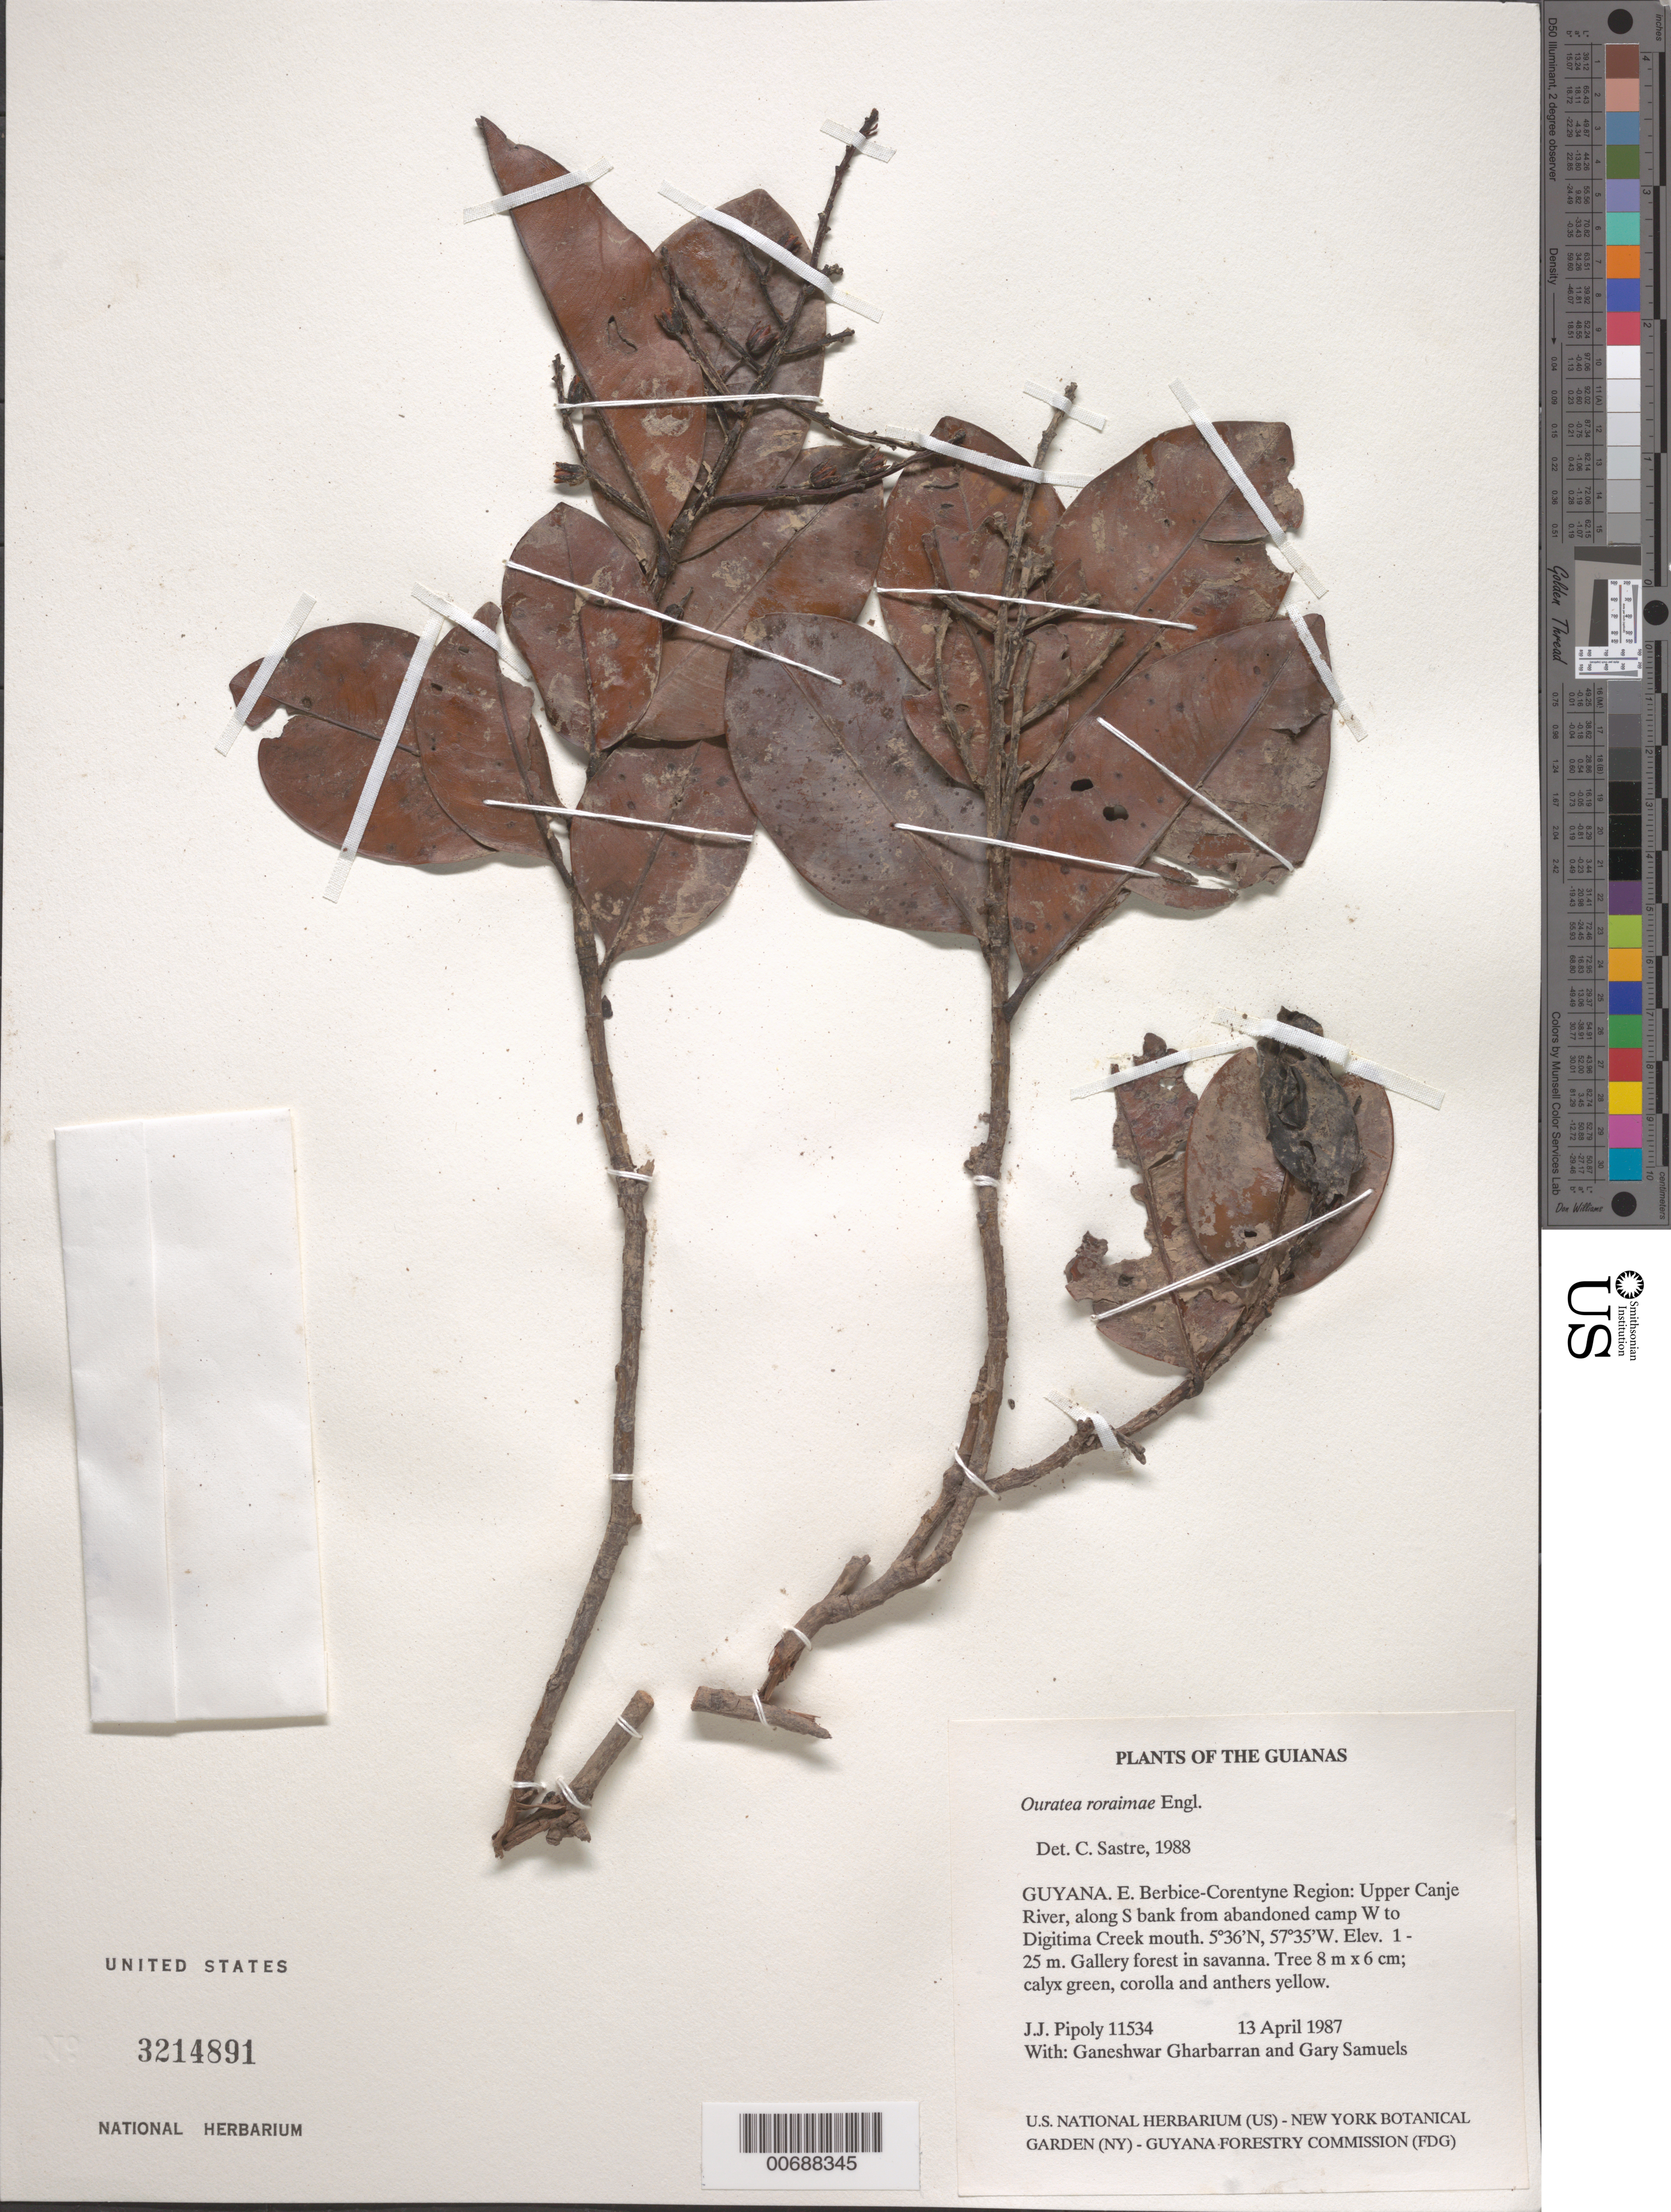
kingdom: Plantae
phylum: Tracheophyta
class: Magnoliopsida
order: Malpighiales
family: Ochnaceae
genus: Ouratea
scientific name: Ouratea roraimae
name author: Engl.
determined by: Sastre, C. H. L.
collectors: J. J. Pipoly, G. Gharbarran & G. Samuels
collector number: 11534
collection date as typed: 13 April 1987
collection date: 1987-04-13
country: Guyana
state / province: E. Berbice-Corentyne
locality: Upper Canje River, S bank from abandoned Amerindian logging camp W to Digitima Cr. mouth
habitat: Gallery forest in savanna; Eperua and Parinari dominants, most plants covered with small, black, stinging ants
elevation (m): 1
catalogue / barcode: US 3214891